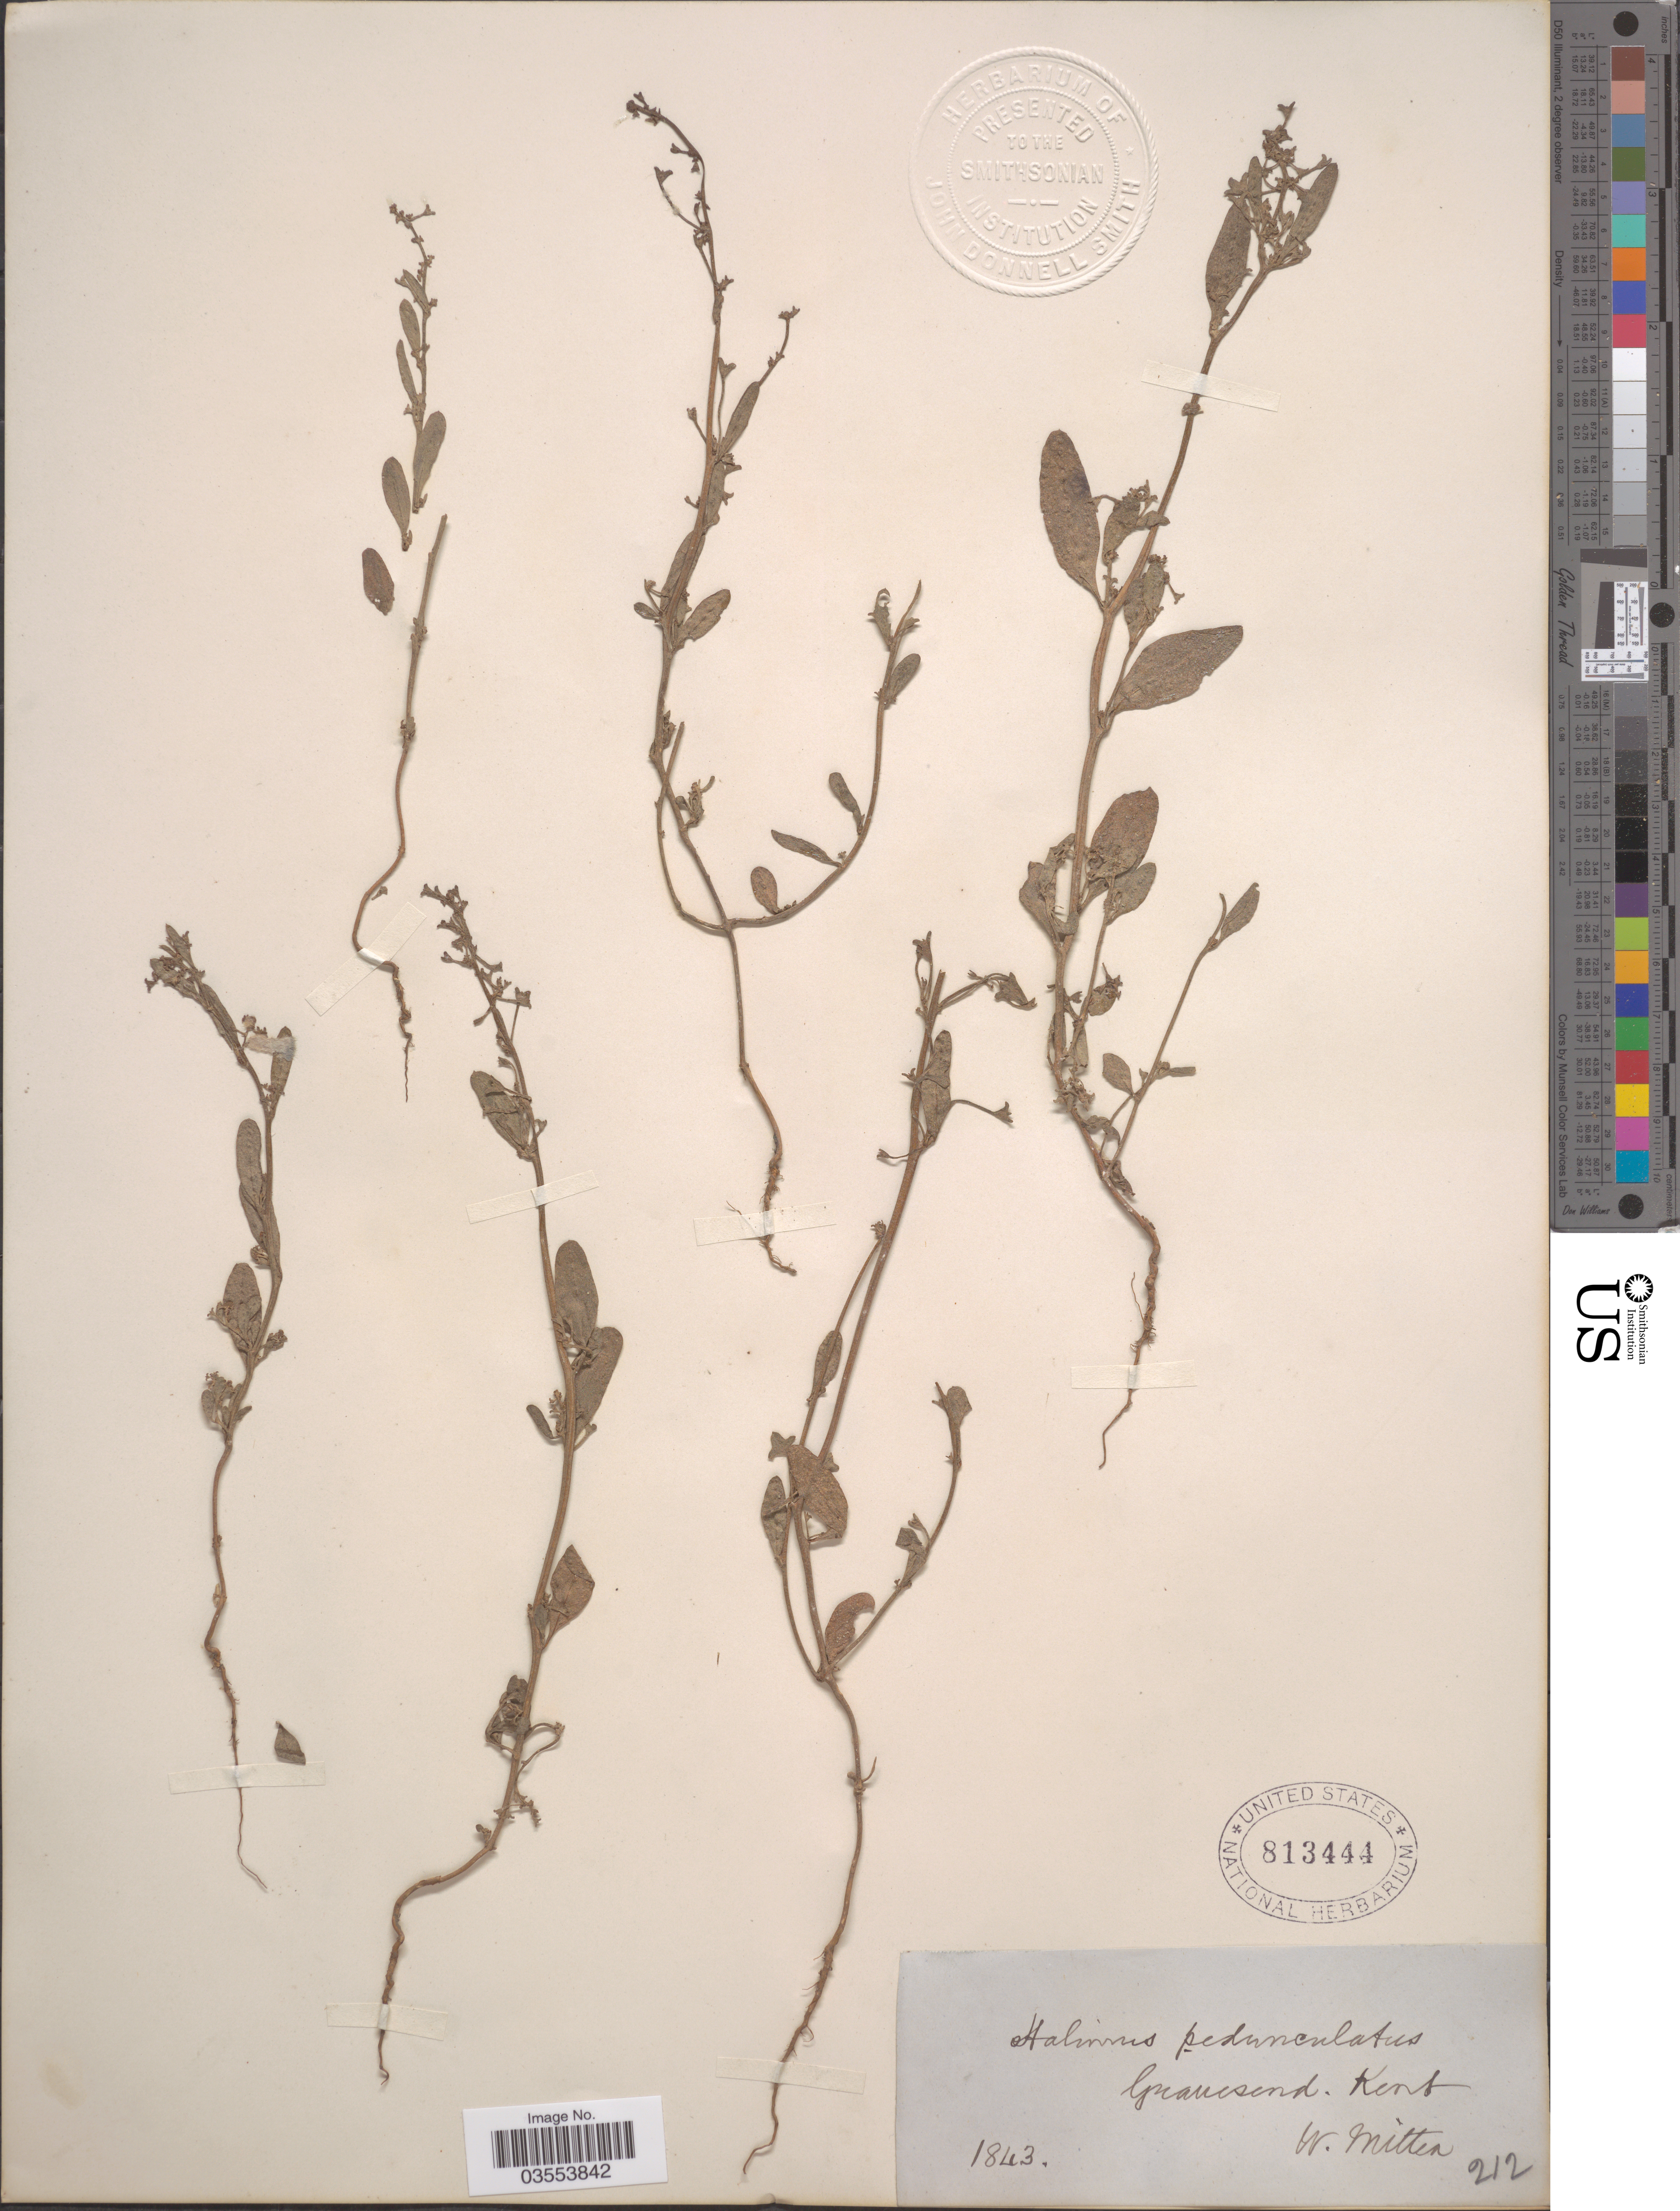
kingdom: Plantae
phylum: Tracheophyta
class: Magnoliopsida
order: Caryophyllales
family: Amaranthaceae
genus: Atriplex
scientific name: Atriplex pedunculata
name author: L.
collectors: W. Mitten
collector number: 212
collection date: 1843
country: United Kingdom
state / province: England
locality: Gravesend. Kent.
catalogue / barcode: US 813444